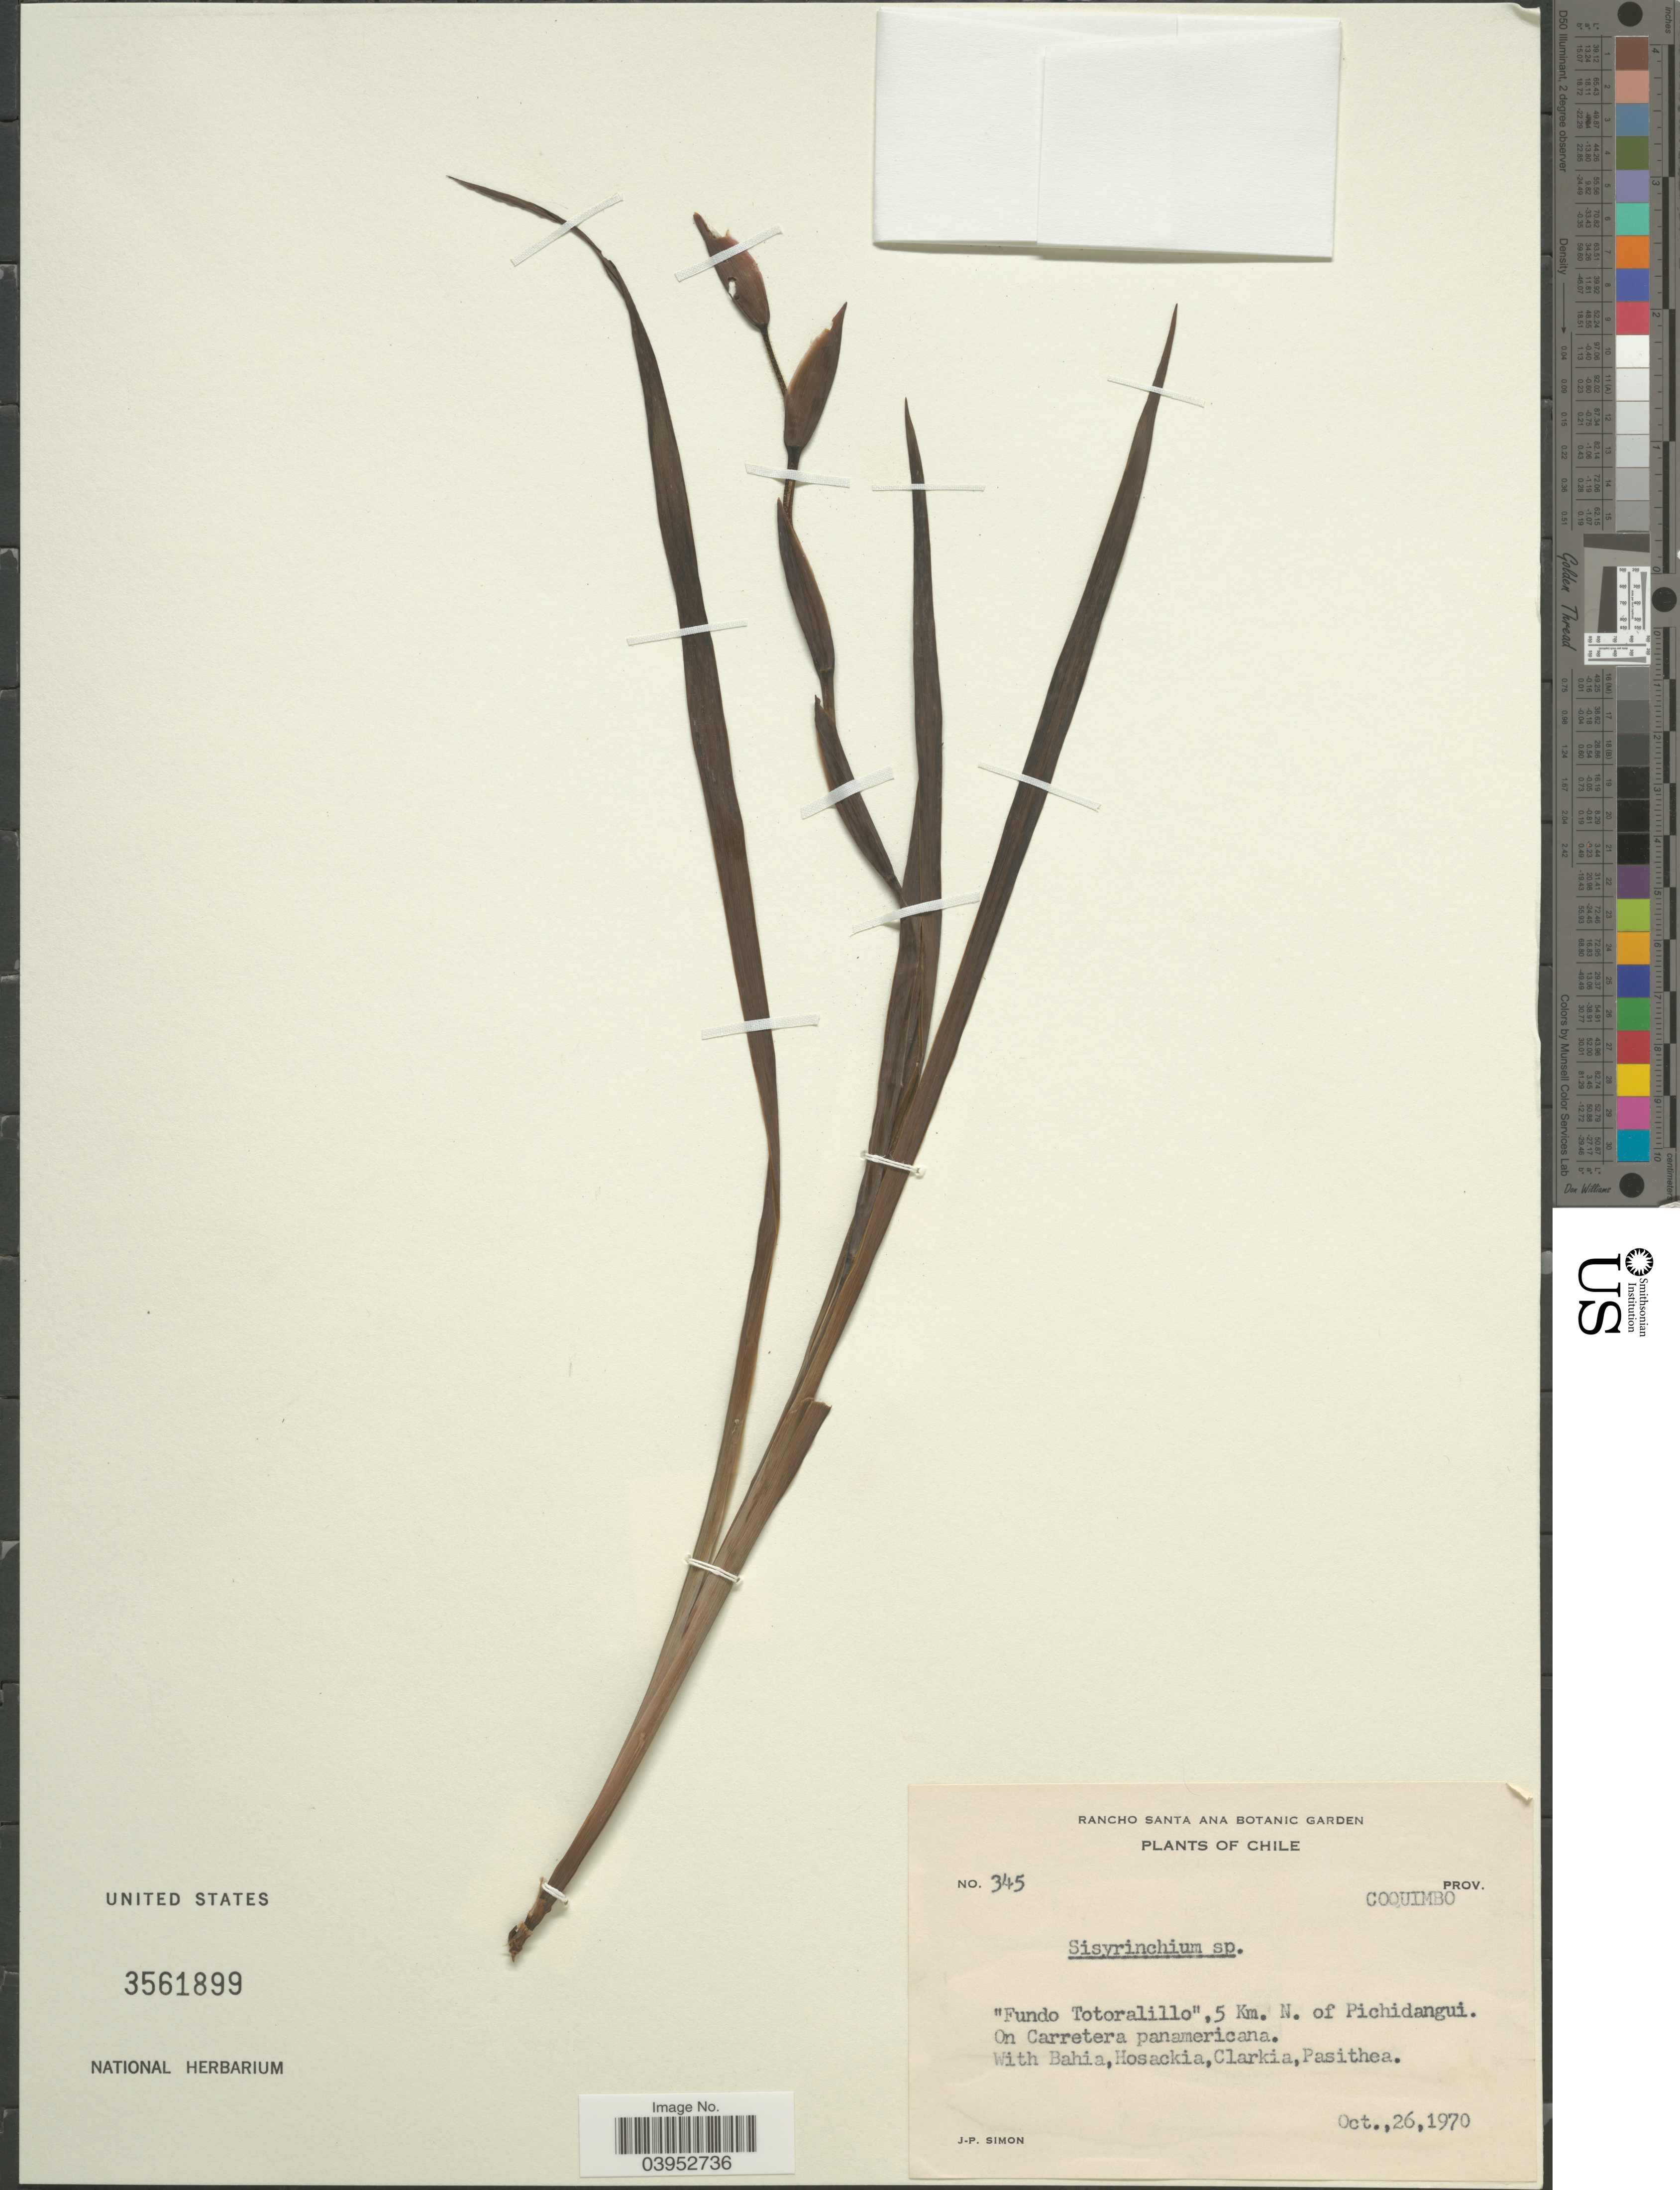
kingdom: Plantae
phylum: Tracheophyta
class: Liliopsida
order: Asparagales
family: Iridaceae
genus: Sisyrinchium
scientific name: Sisyrinchium sp.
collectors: J.-P. Simon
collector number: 345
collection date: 1970-10-26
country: Chile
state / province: Coquimbo (IV)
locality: Fundo Totoralillo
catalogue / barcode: US 3561899